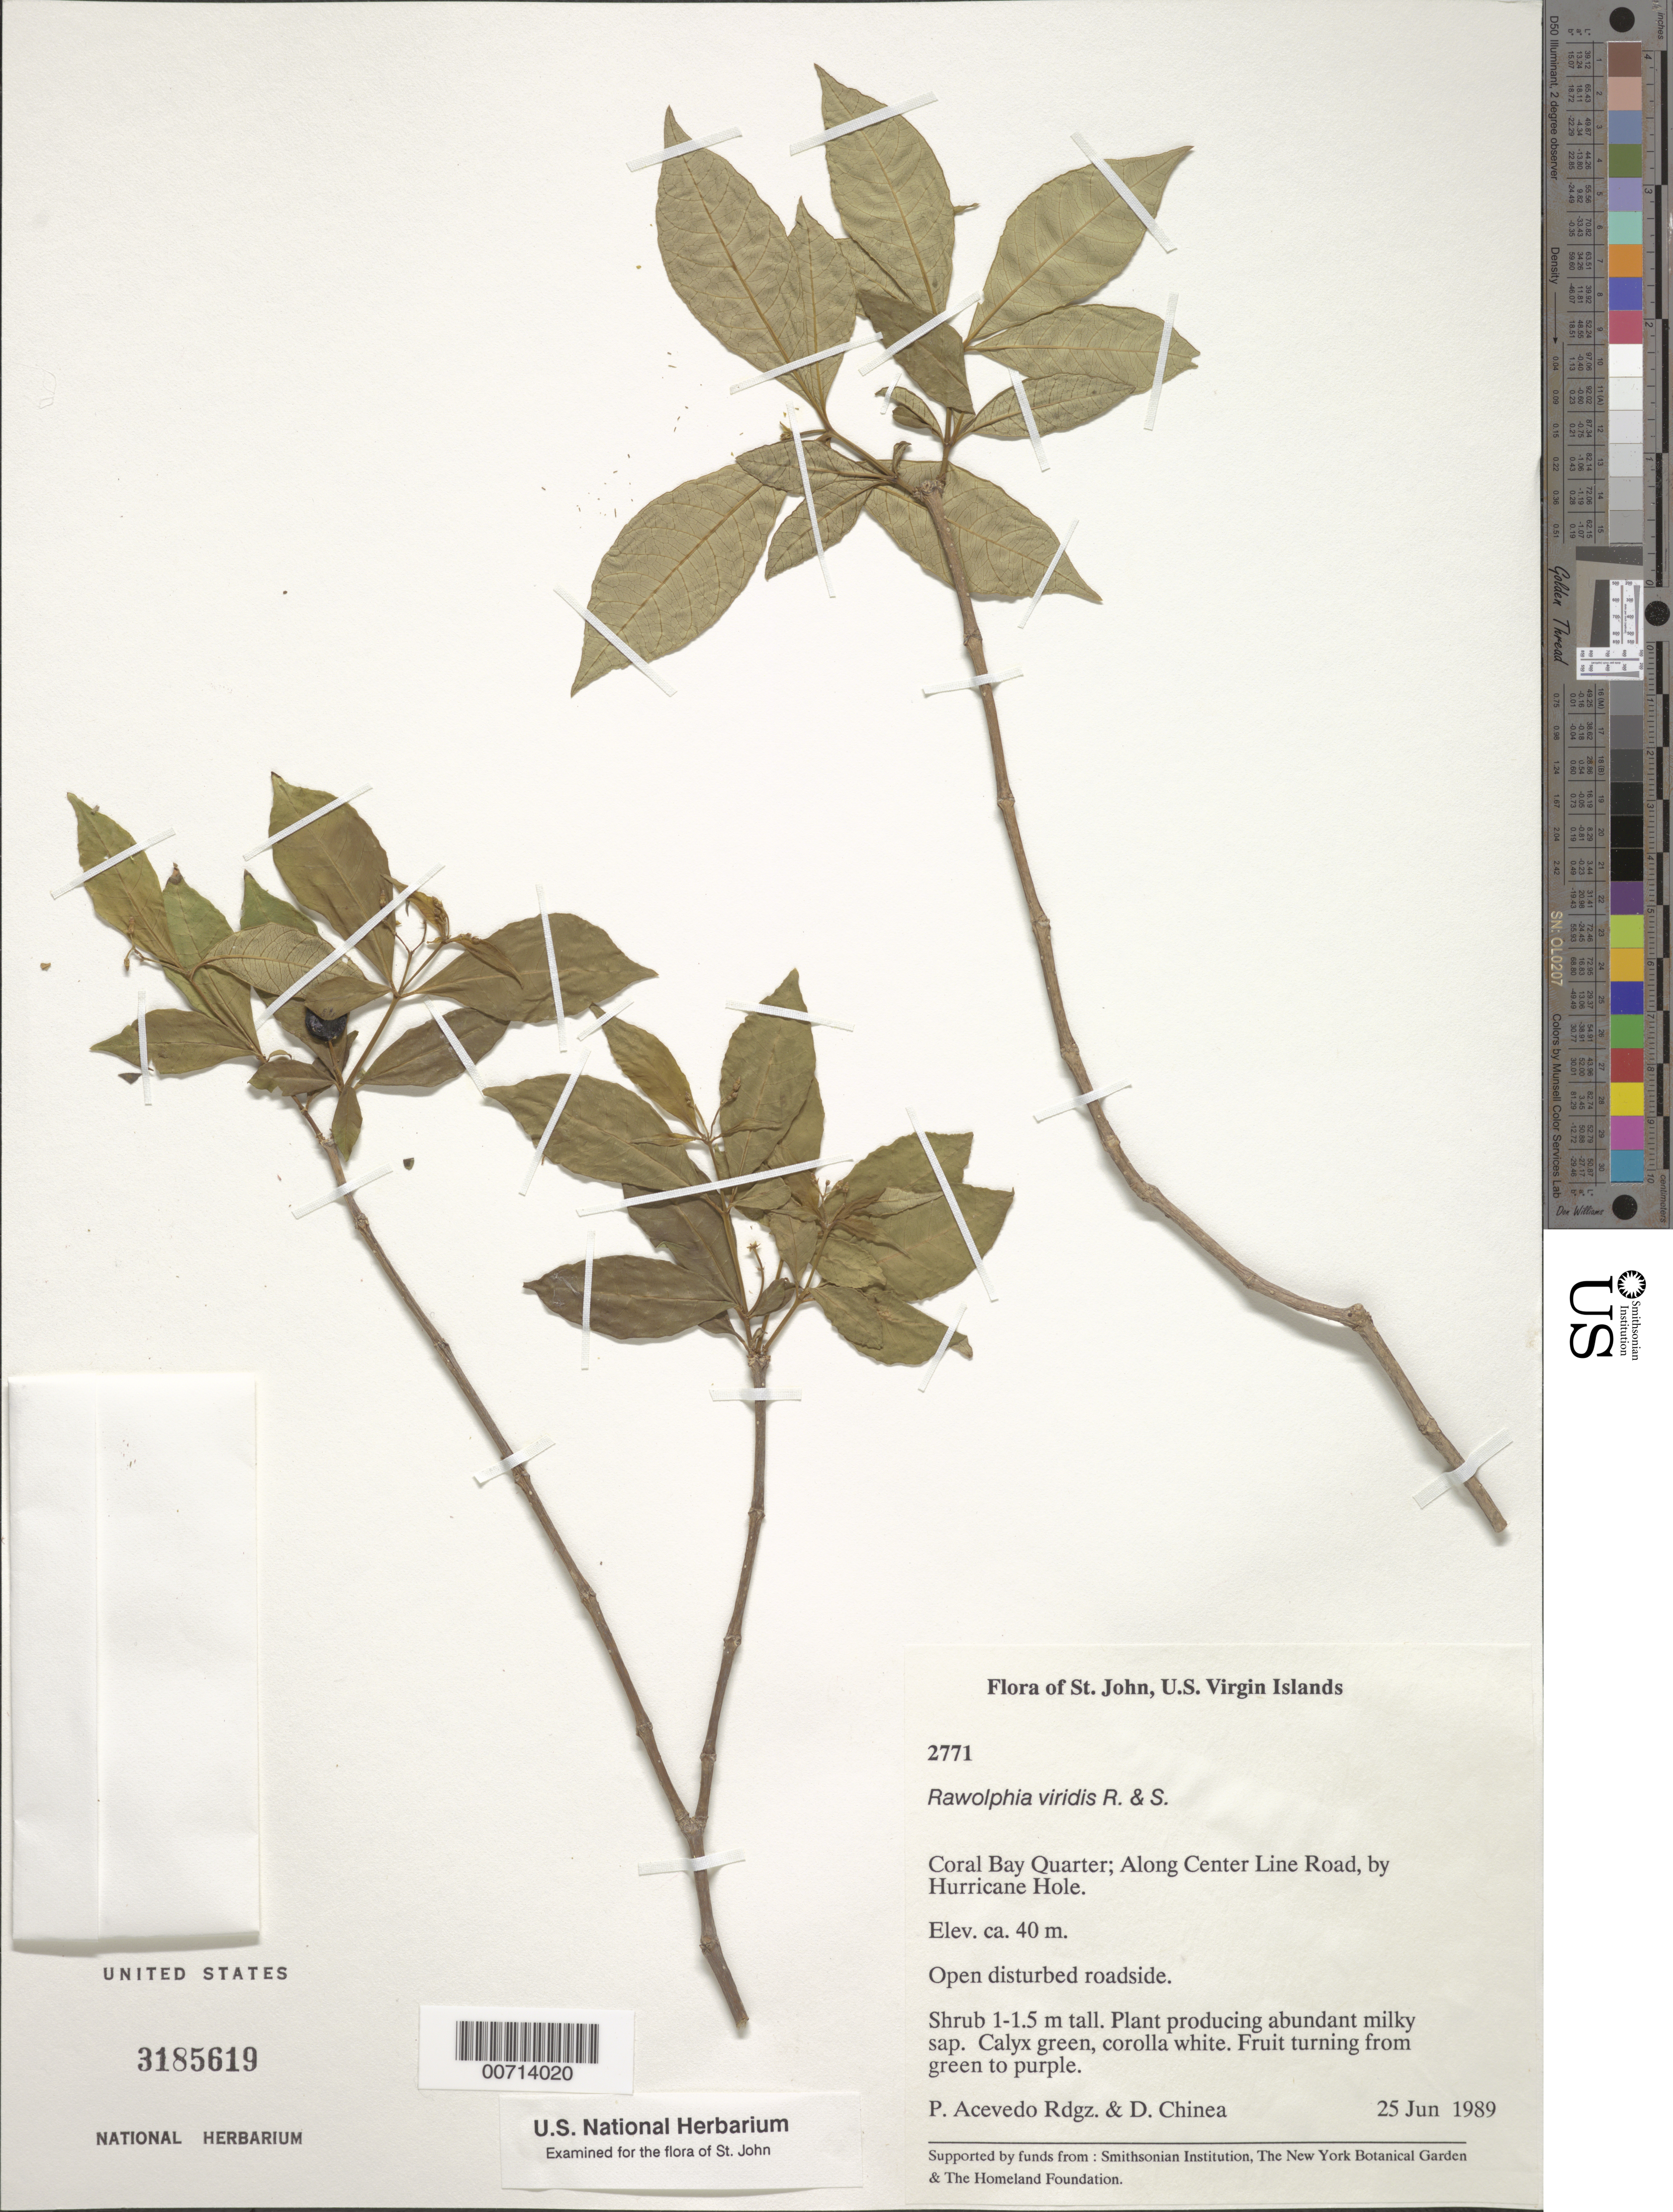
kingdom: Plantae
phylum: Tracheophyta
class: Magnoliopsida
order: Gentianales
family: Apocynaceae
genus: Rauvolfia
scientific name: Rauvolfia viridis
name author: Willd. ex Roem. & Schult.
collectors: P. Acevedo-Rodr. & D. Chinea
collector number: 2771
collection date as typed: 25 Jun 1989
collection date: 1989-06-25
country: U.S. Virgin Islands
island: St. John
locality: Center Line Road, km 10.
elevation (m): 1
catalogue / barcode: US 3185619